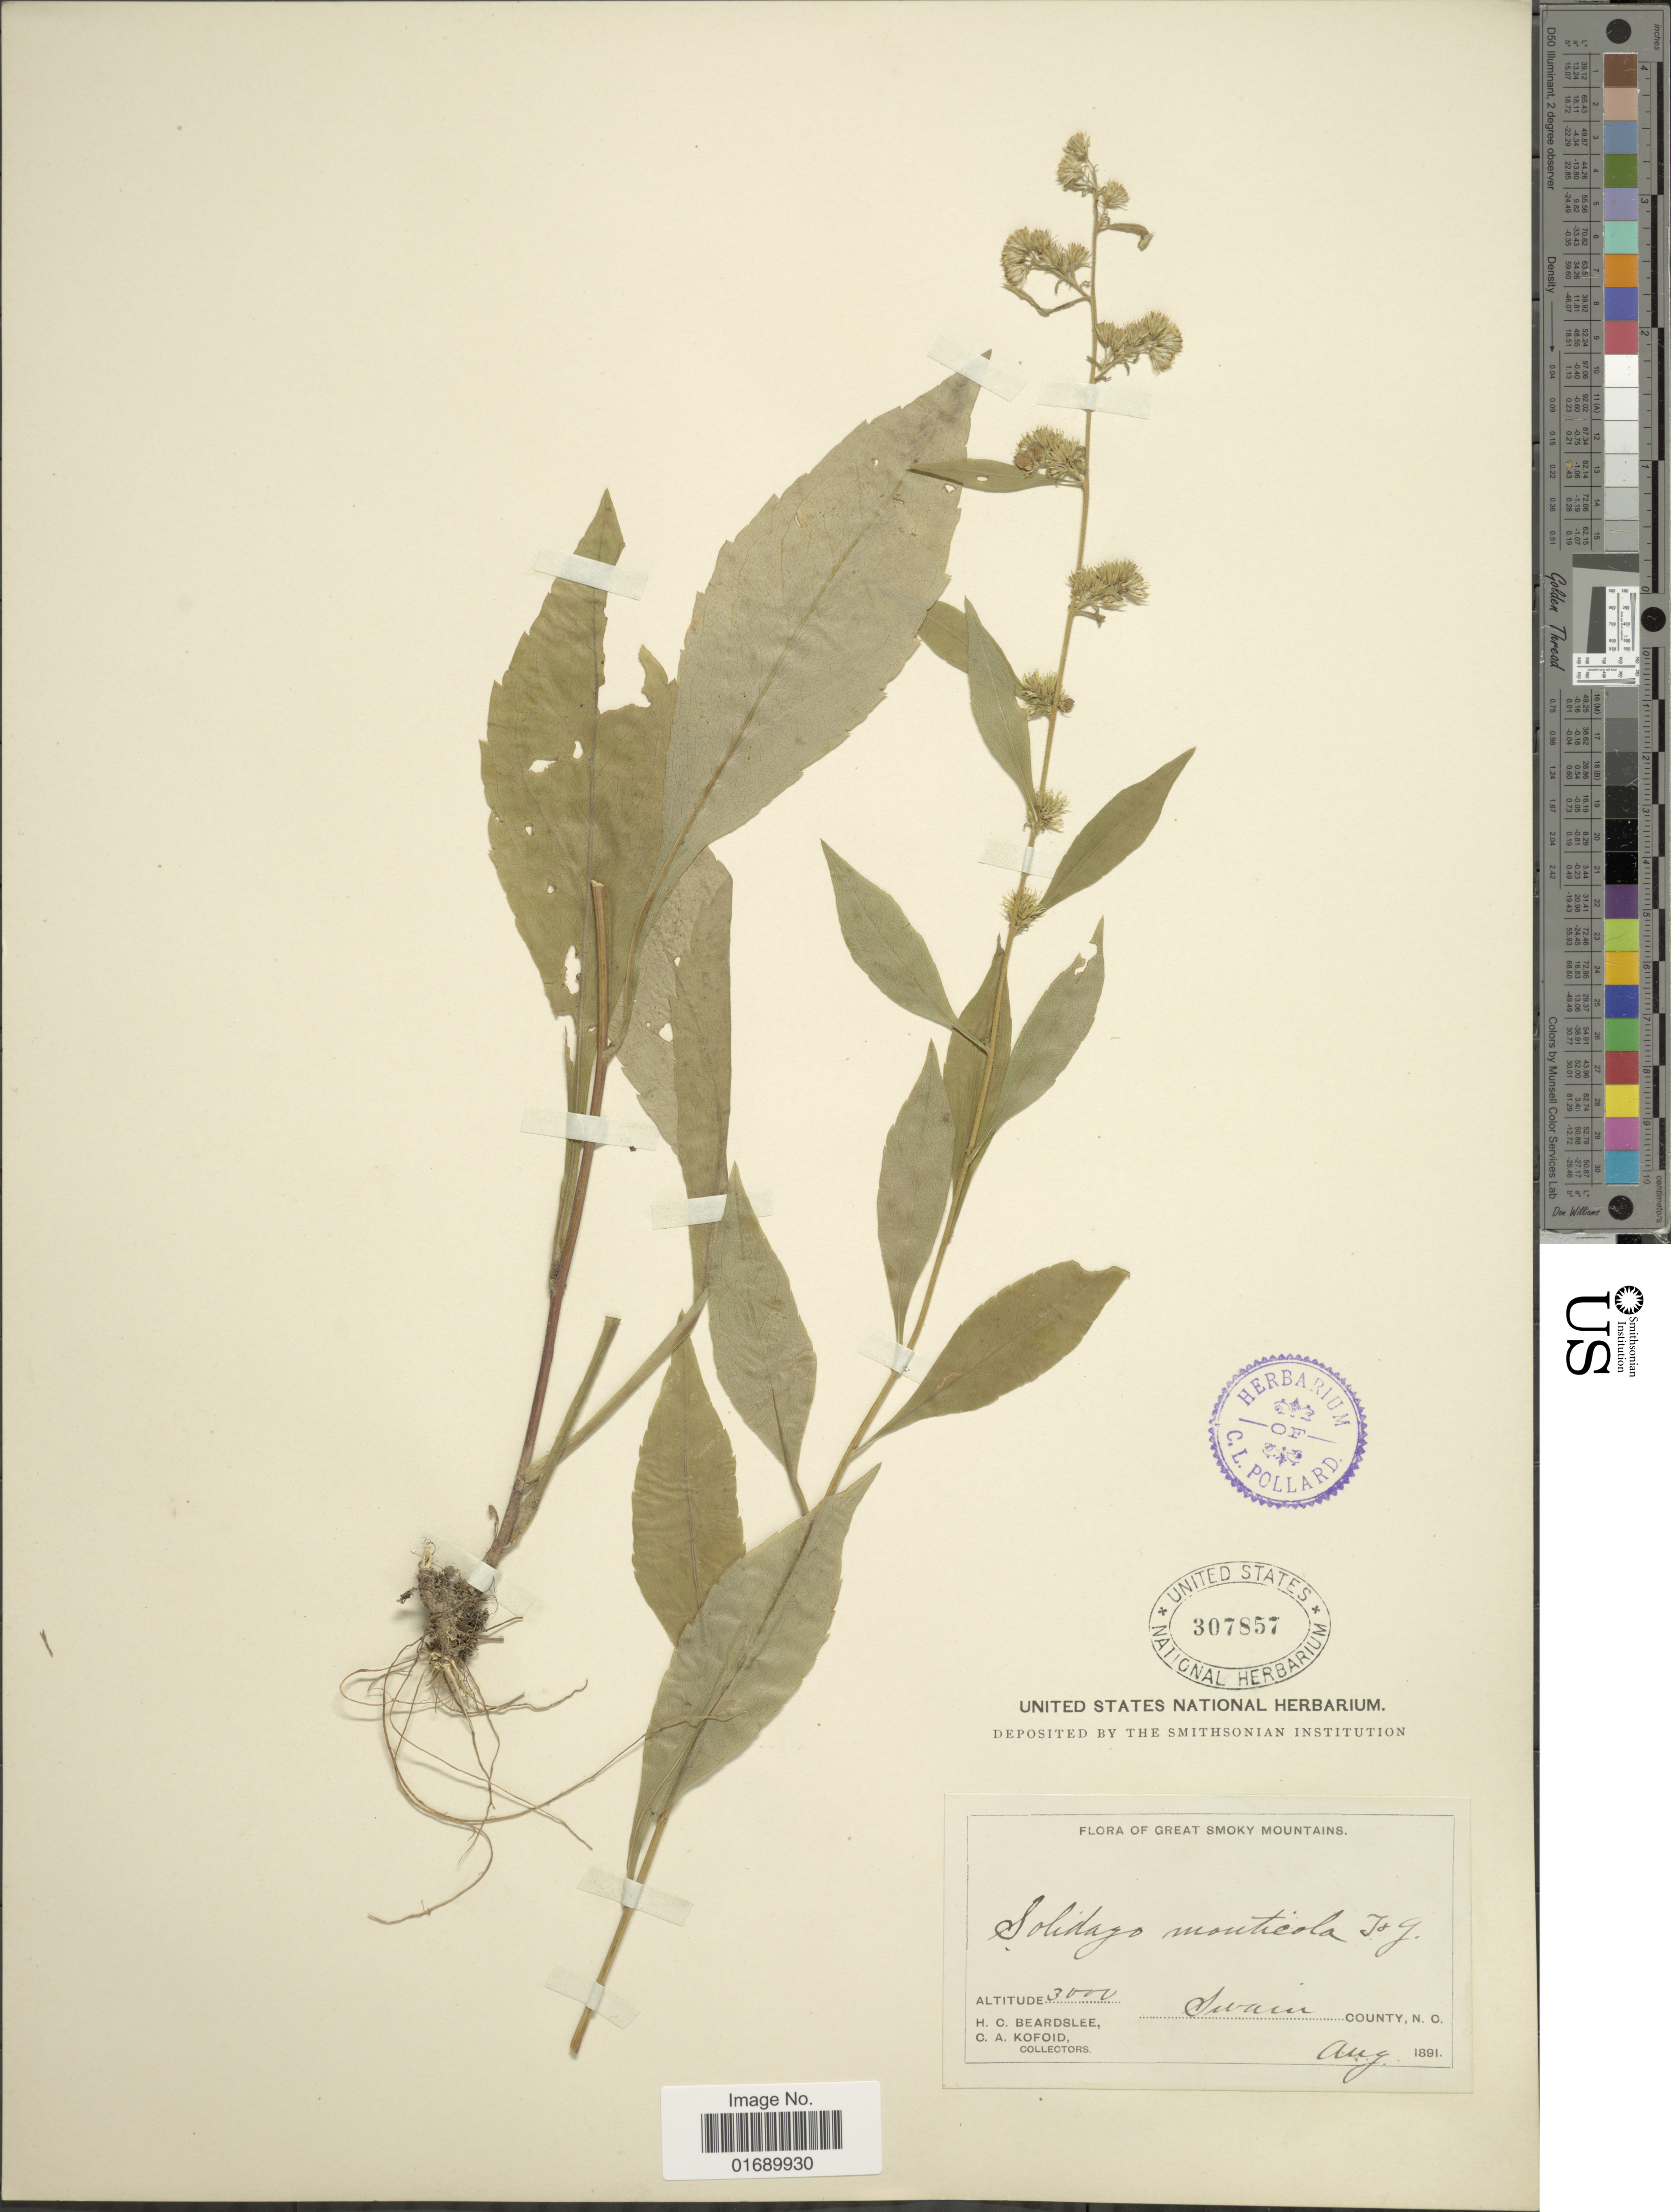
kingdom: Plantae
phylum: Tracheophyta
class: Magnoliopsida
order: Asterales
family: Asteraceae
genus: Solidago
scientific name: Solidago roanensis var. monticola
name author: (Torr. & A. Gray) Fernald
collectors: H. Beardslee & C. Kofoid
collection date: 1891-08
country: United States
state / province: North Carolina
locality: Great Smoky Mountains, Swain County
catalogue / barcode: US 307857